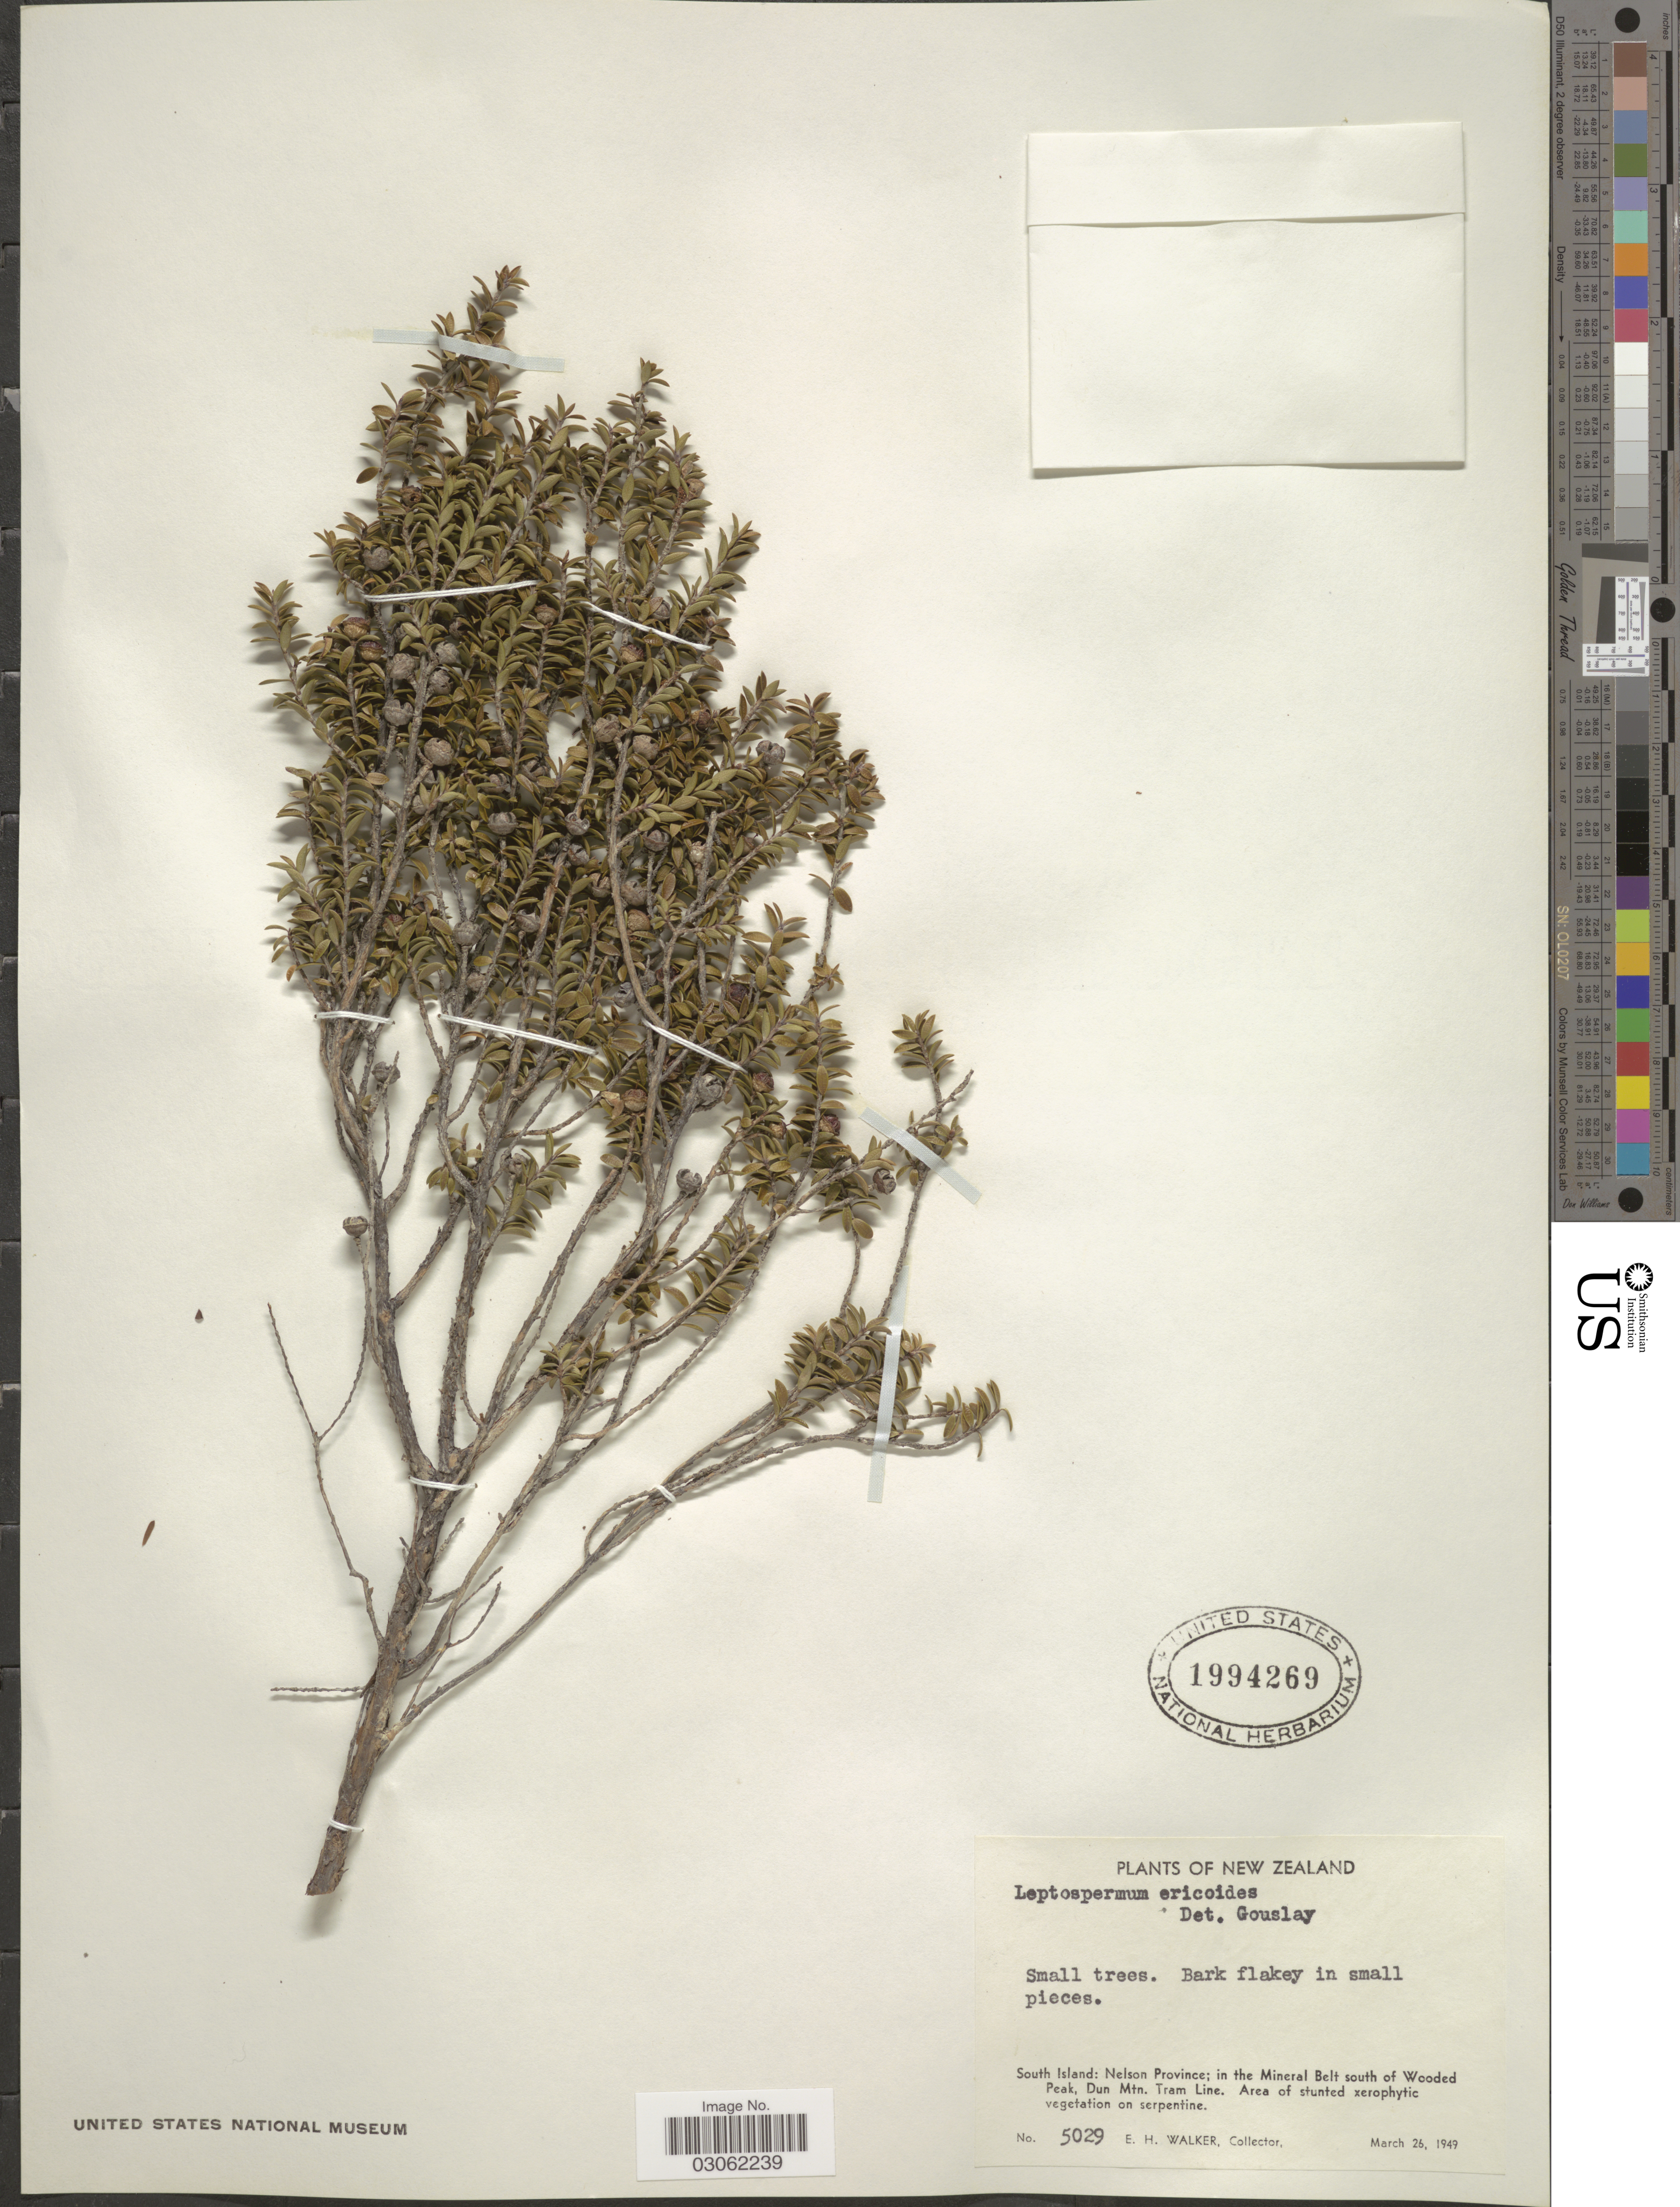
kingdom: Plantae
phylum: Tracheophyta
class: Magnoliopsida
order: Myrtales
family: Myrtaceae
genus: Leptospermum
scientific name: Leptospermum scoparium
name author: J.R. Forst. & G. Forst.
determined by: Strong, Mark T., (BOT), Smithsonian Institution - National Museum of Natural History (UNITED STATES)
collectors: E. H. Walker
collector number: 5029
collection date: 1949-03-26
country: New Zealand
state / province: Nelson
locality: South Island: Nelson Province; in the Mineral Belt south of Wooded Peak, Dun Mtn. Tram Line.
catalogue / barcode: US 1994269